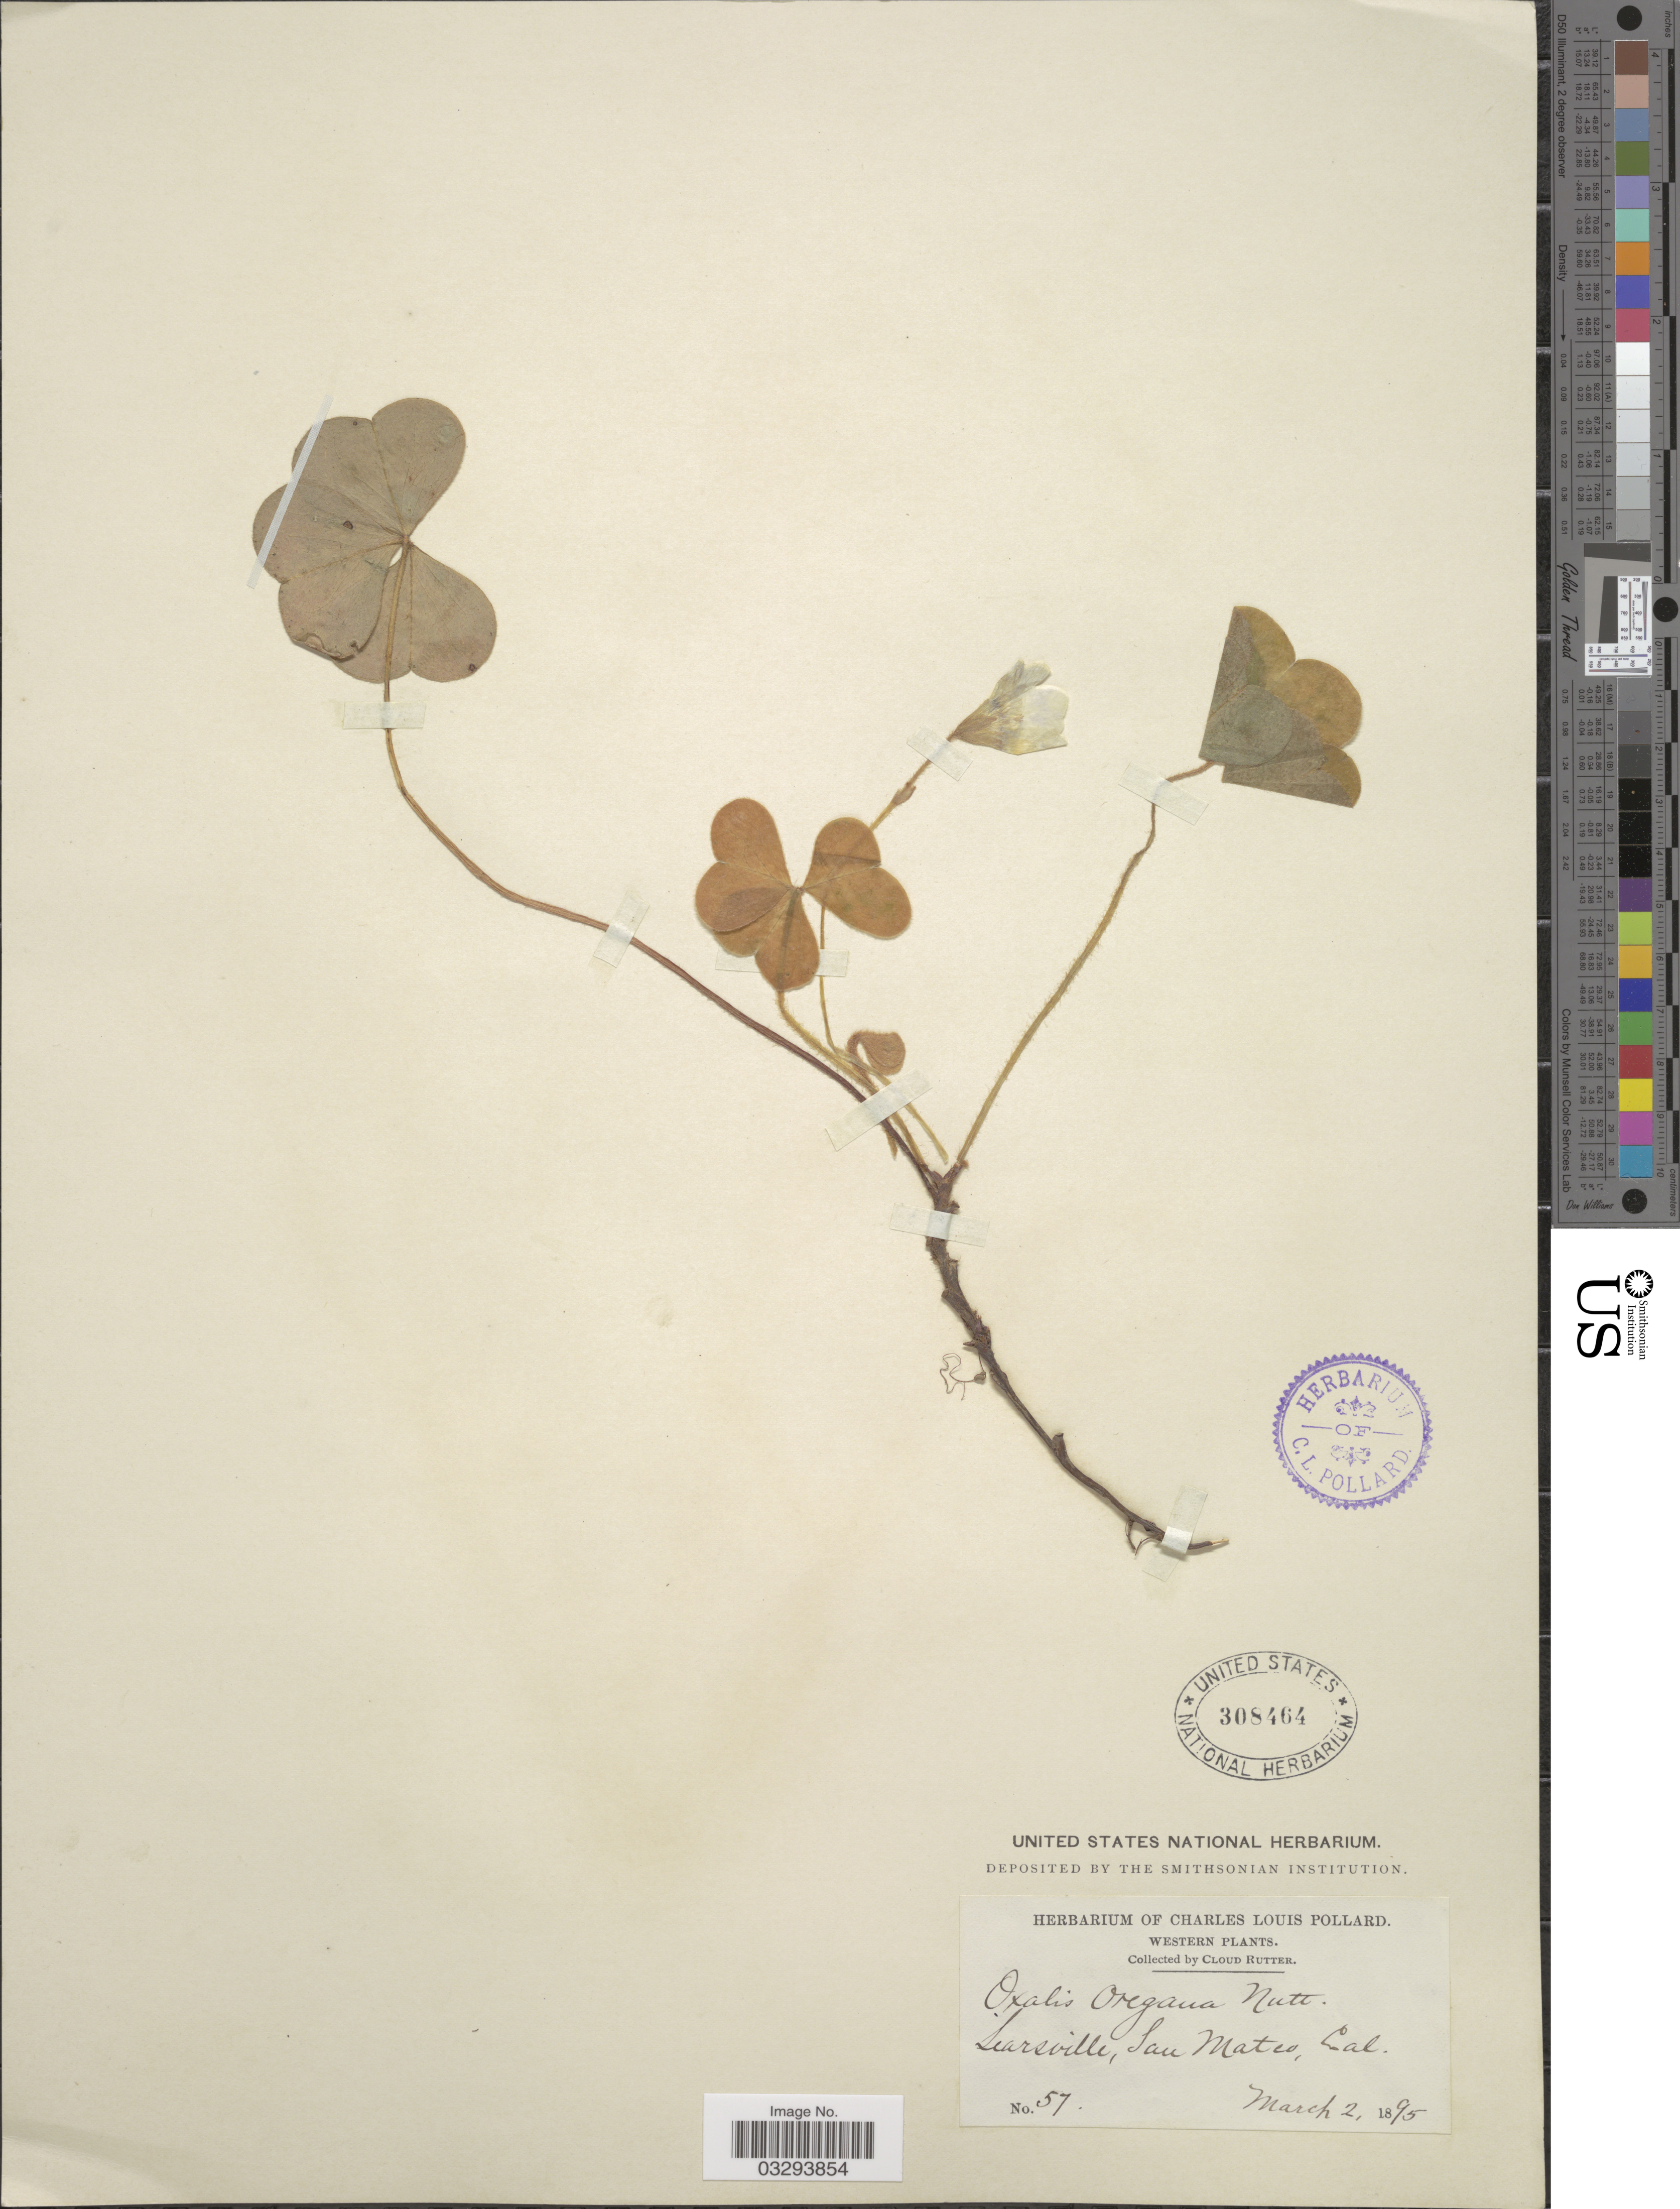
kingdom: Plantae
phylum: Tracheophyta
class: Magnoliopsida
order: Oxalidales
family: Oxalidaceae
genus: Oxalis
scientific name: Oxalis oregana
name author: Nutt.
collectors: C. Rutter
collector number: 57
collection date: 1895-03-02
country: United States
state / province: California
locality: Western. Searsville, San Mateo.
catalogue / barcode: US 308464